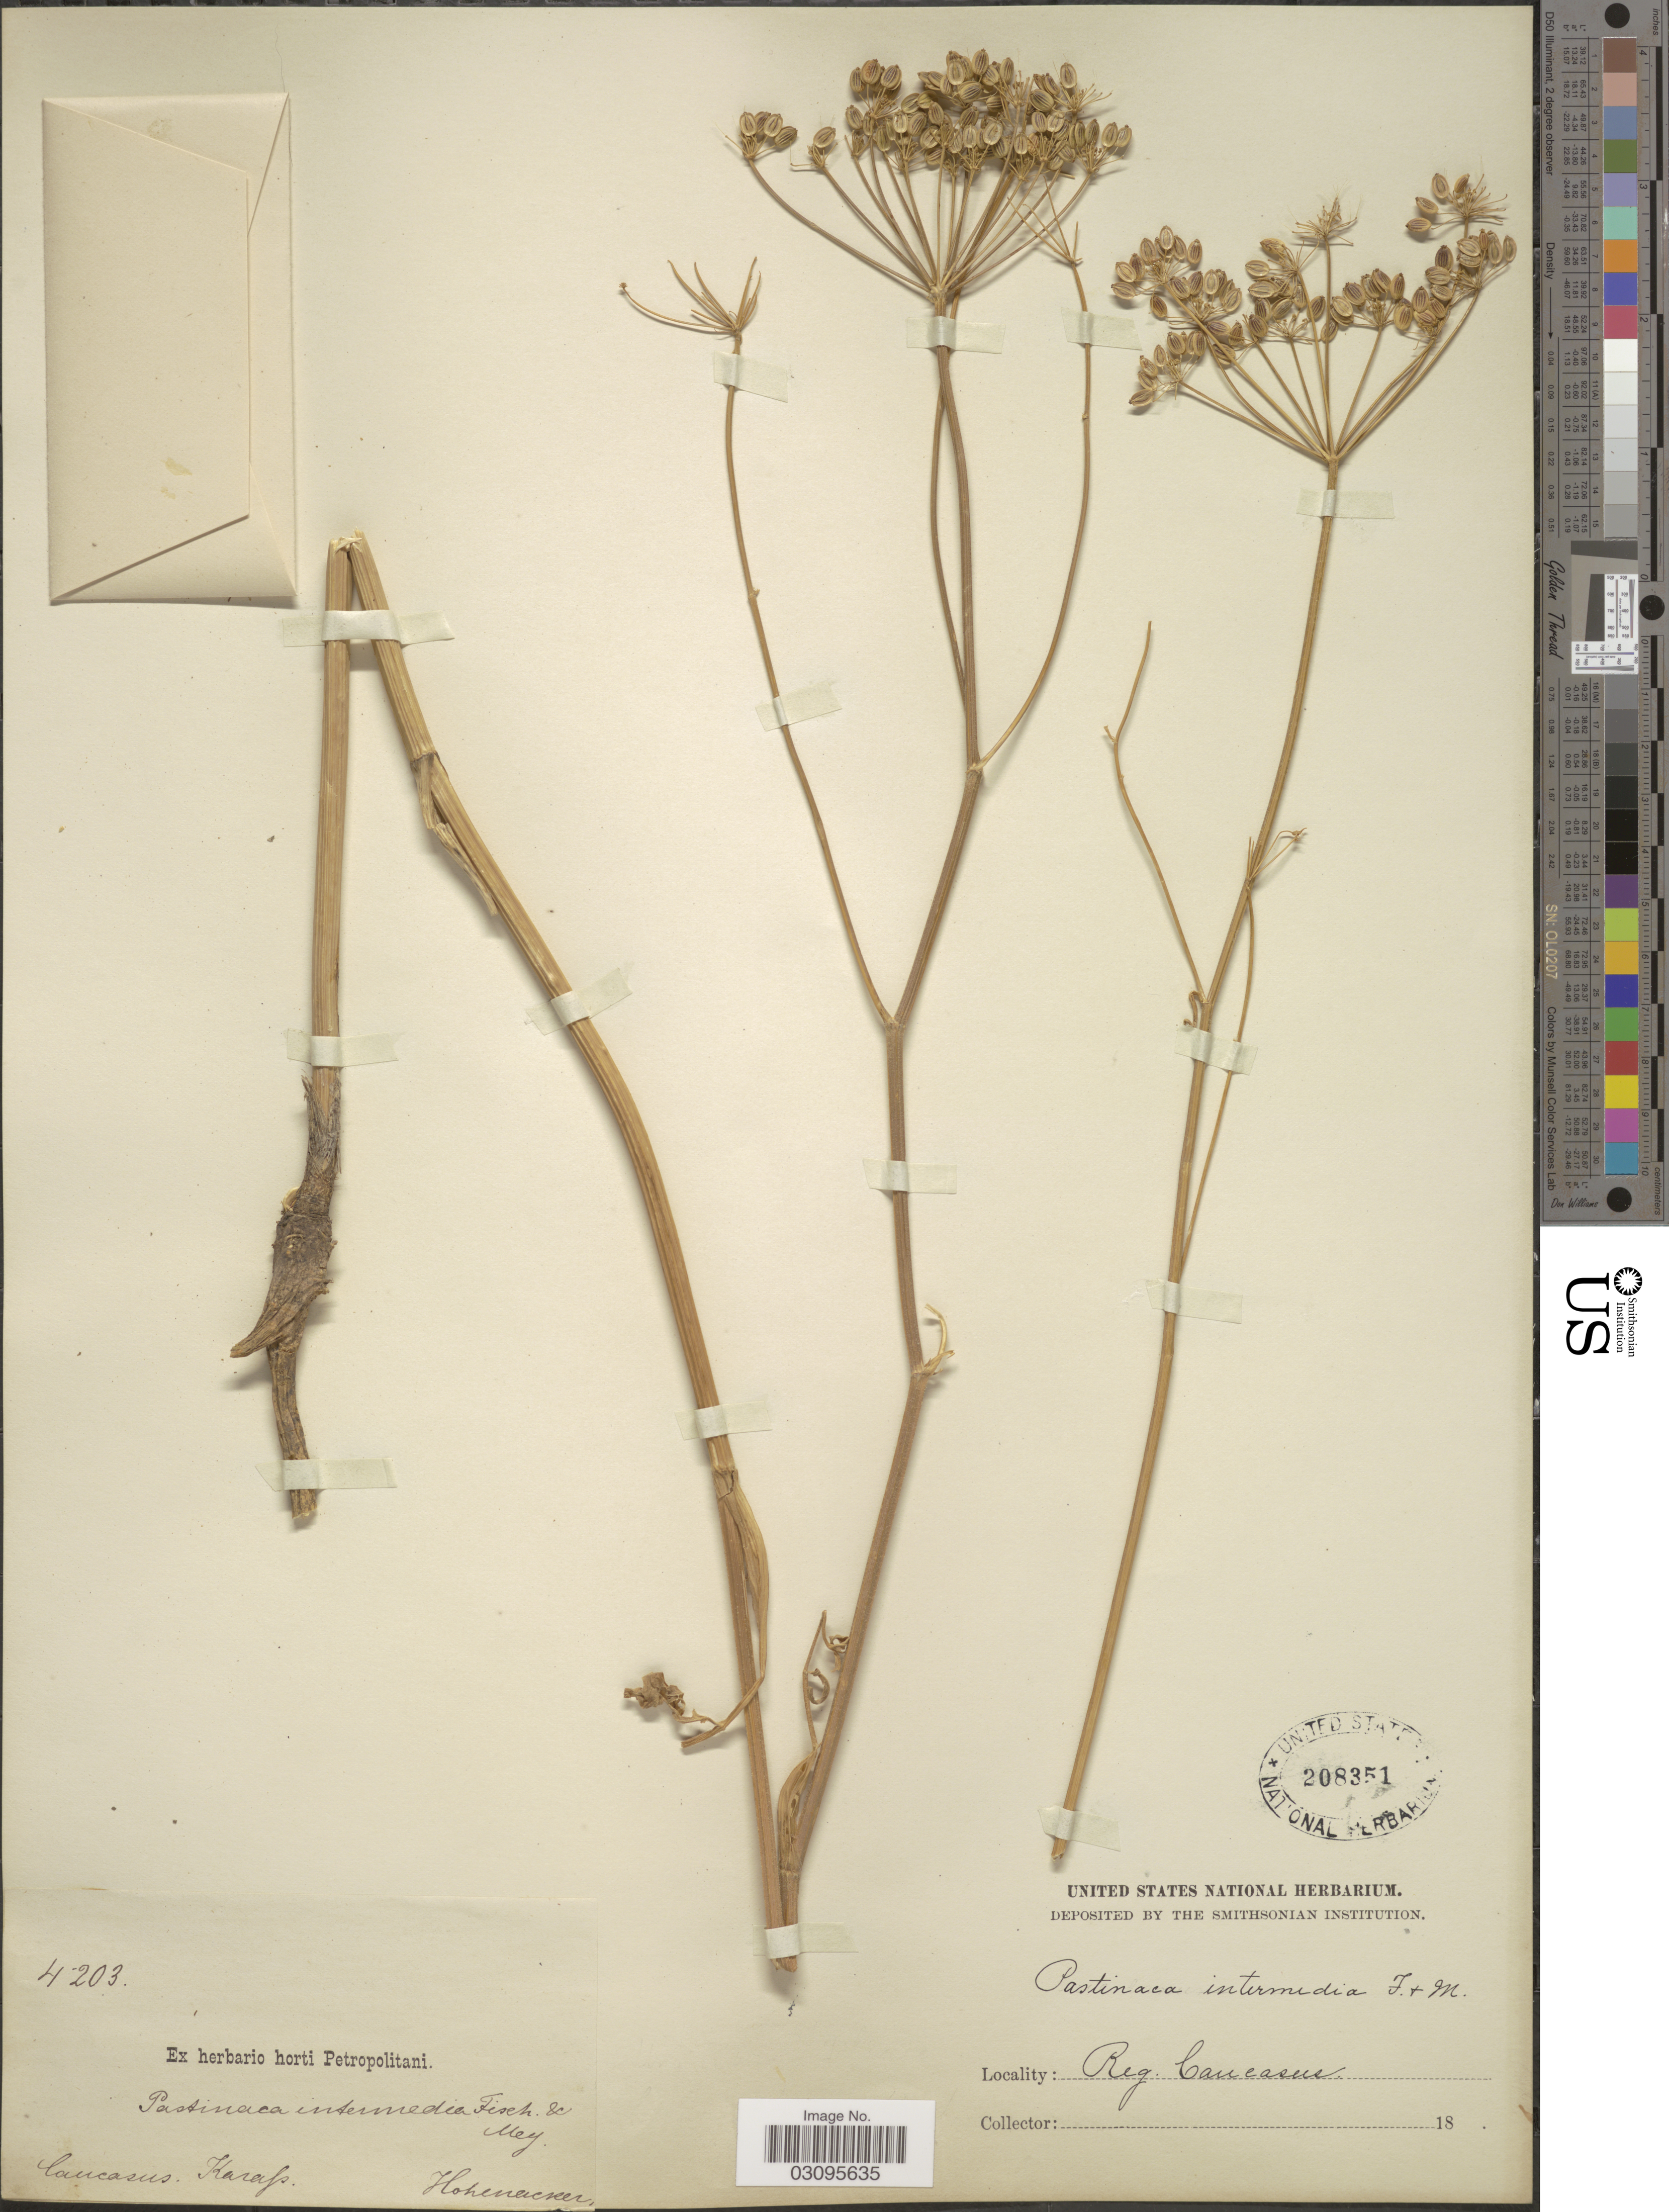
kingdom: Plantae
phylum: Tracheophyta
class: Magnoliopsida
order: Apiales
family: Apiaceae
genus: Pastinaca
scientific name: Pastinaca pimpinellifolia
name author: M. Bieb.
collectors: Hohenacker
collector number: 4203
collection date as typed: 18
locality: Caucasus, Karass.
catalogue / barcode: US 208351